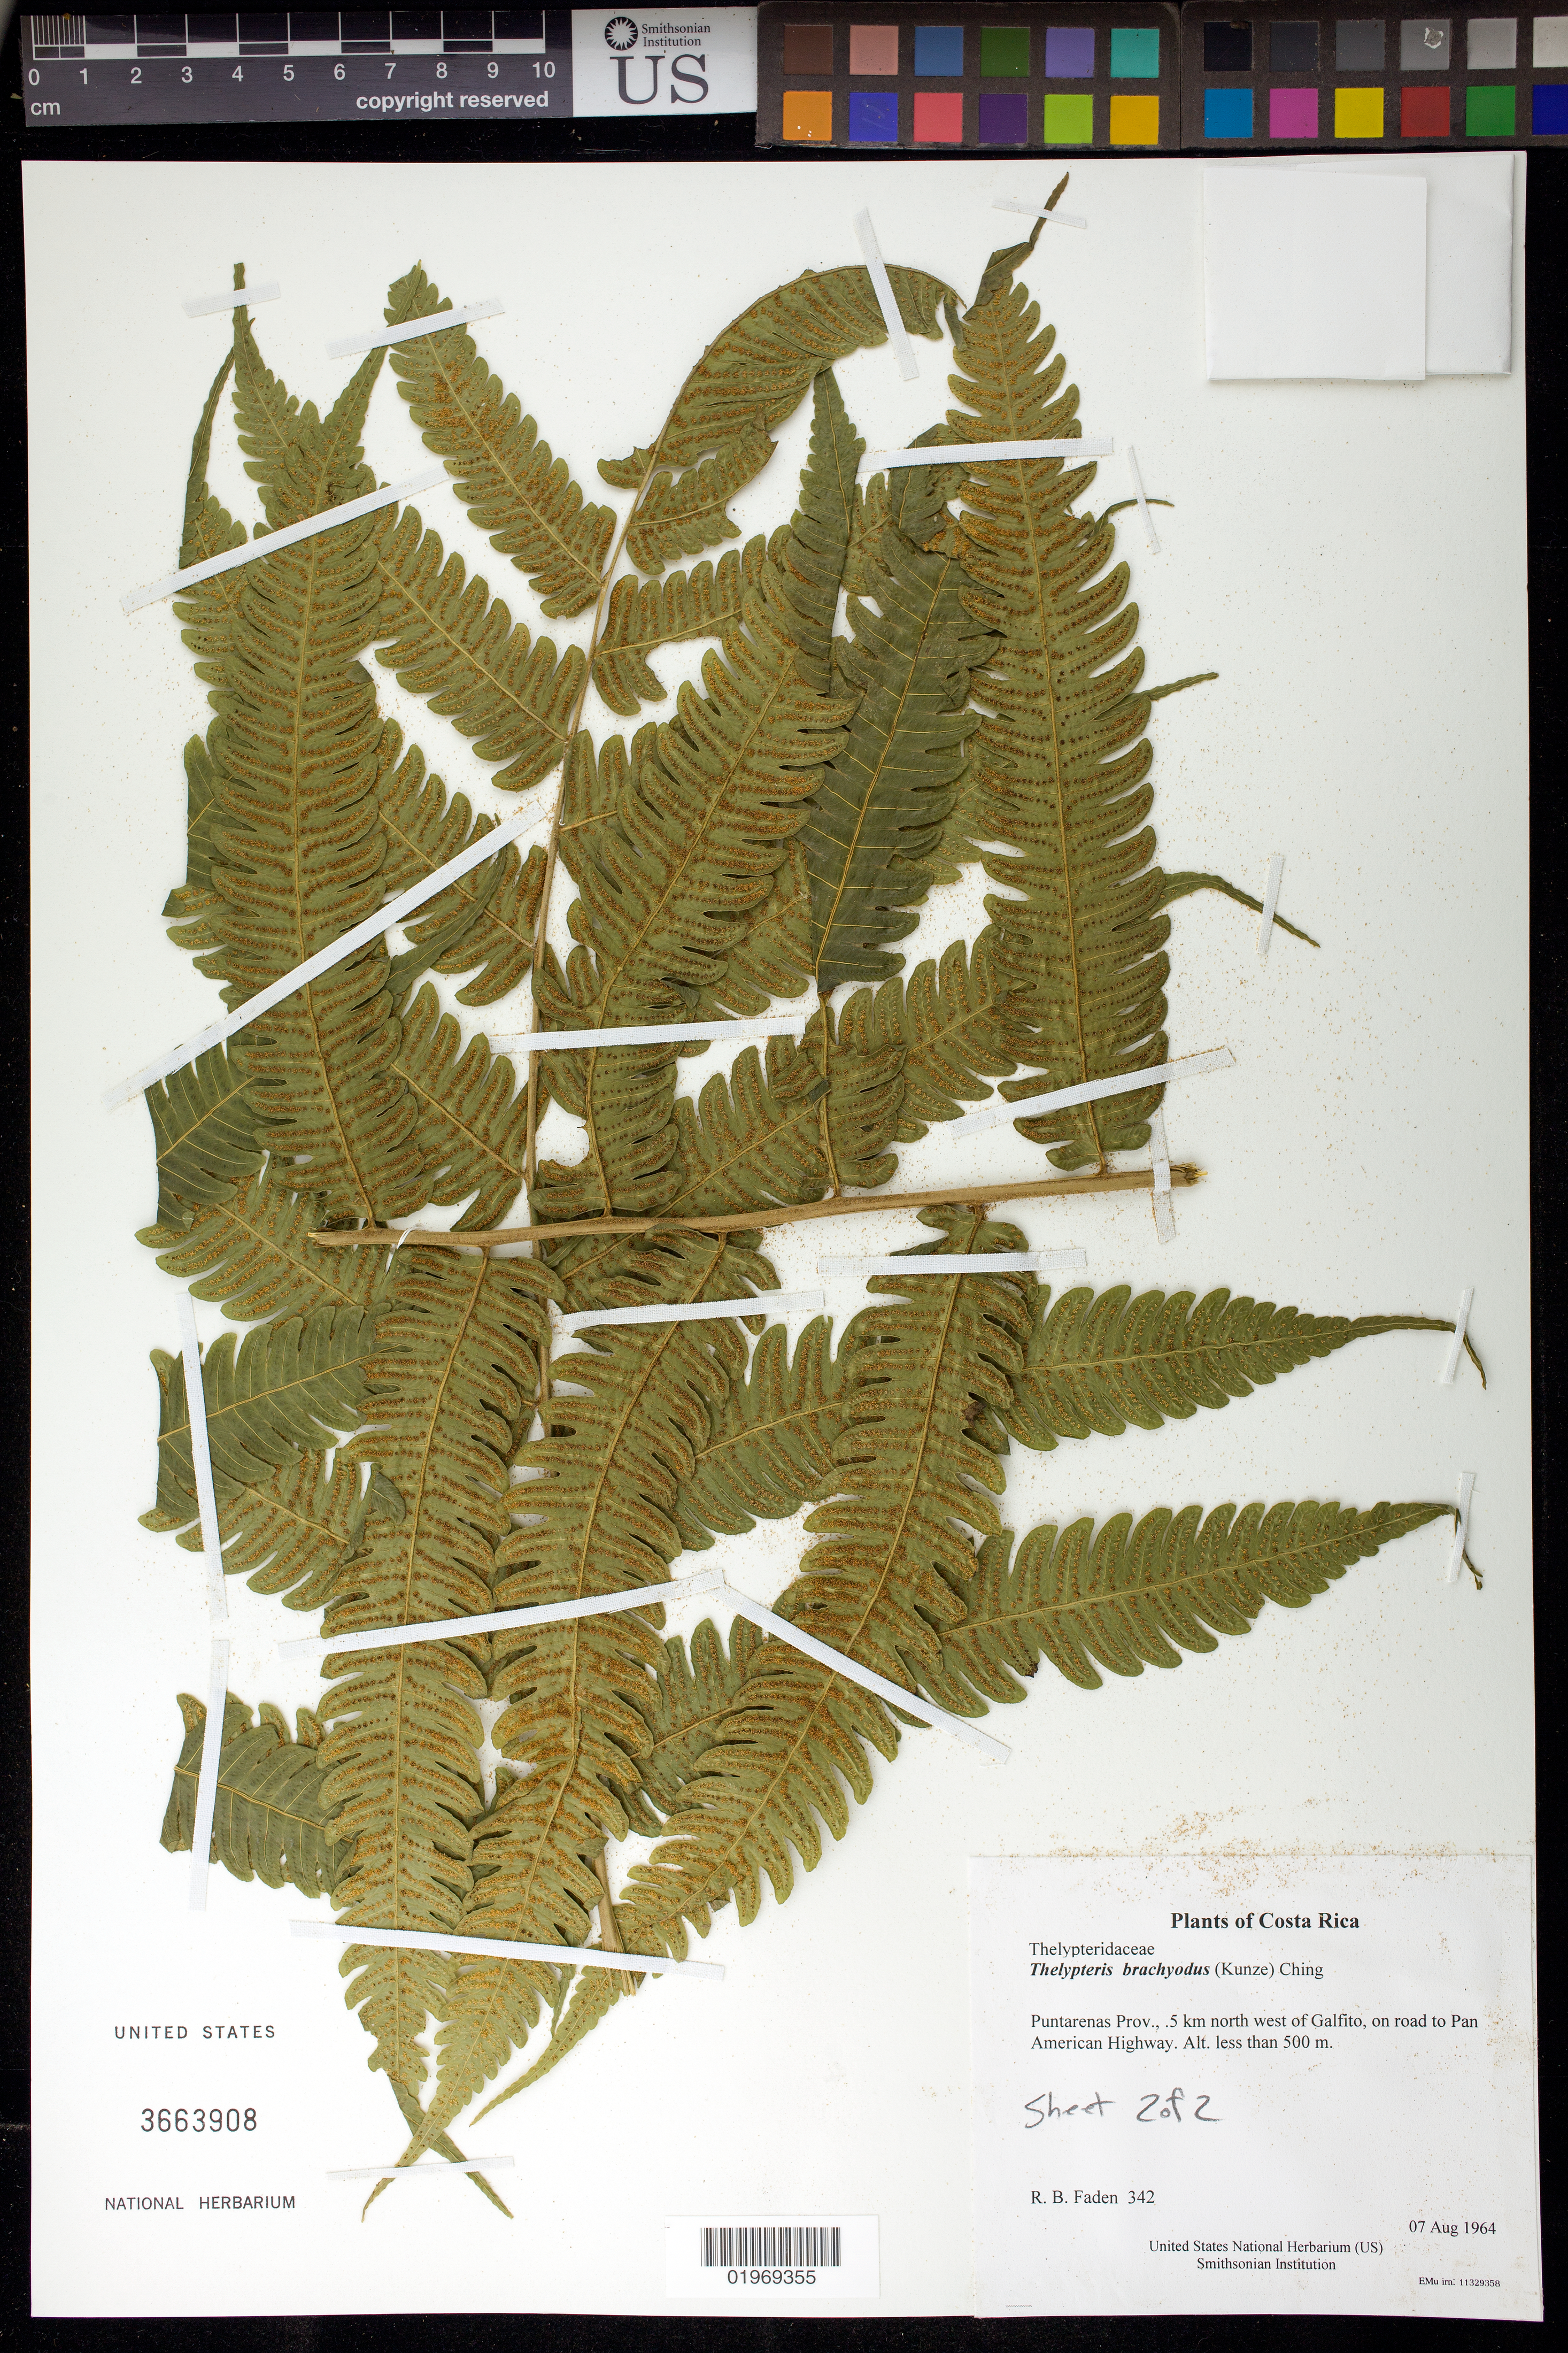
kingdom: Plantae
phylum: Tracheophyta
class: Polypodiopsida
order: Polypodiales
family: Thelypteridaceae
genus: Thelypteris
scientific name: Thelypteris brachyodus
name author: (Kunze) Ching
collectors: R. B. Faden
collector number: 342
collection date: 1964-08-07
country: Costa Rica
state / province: Puntarenas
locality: .5 km north west of Galfito, on road to Pan American Highway. Alt. less than 500 m.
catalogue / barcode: US 3663908